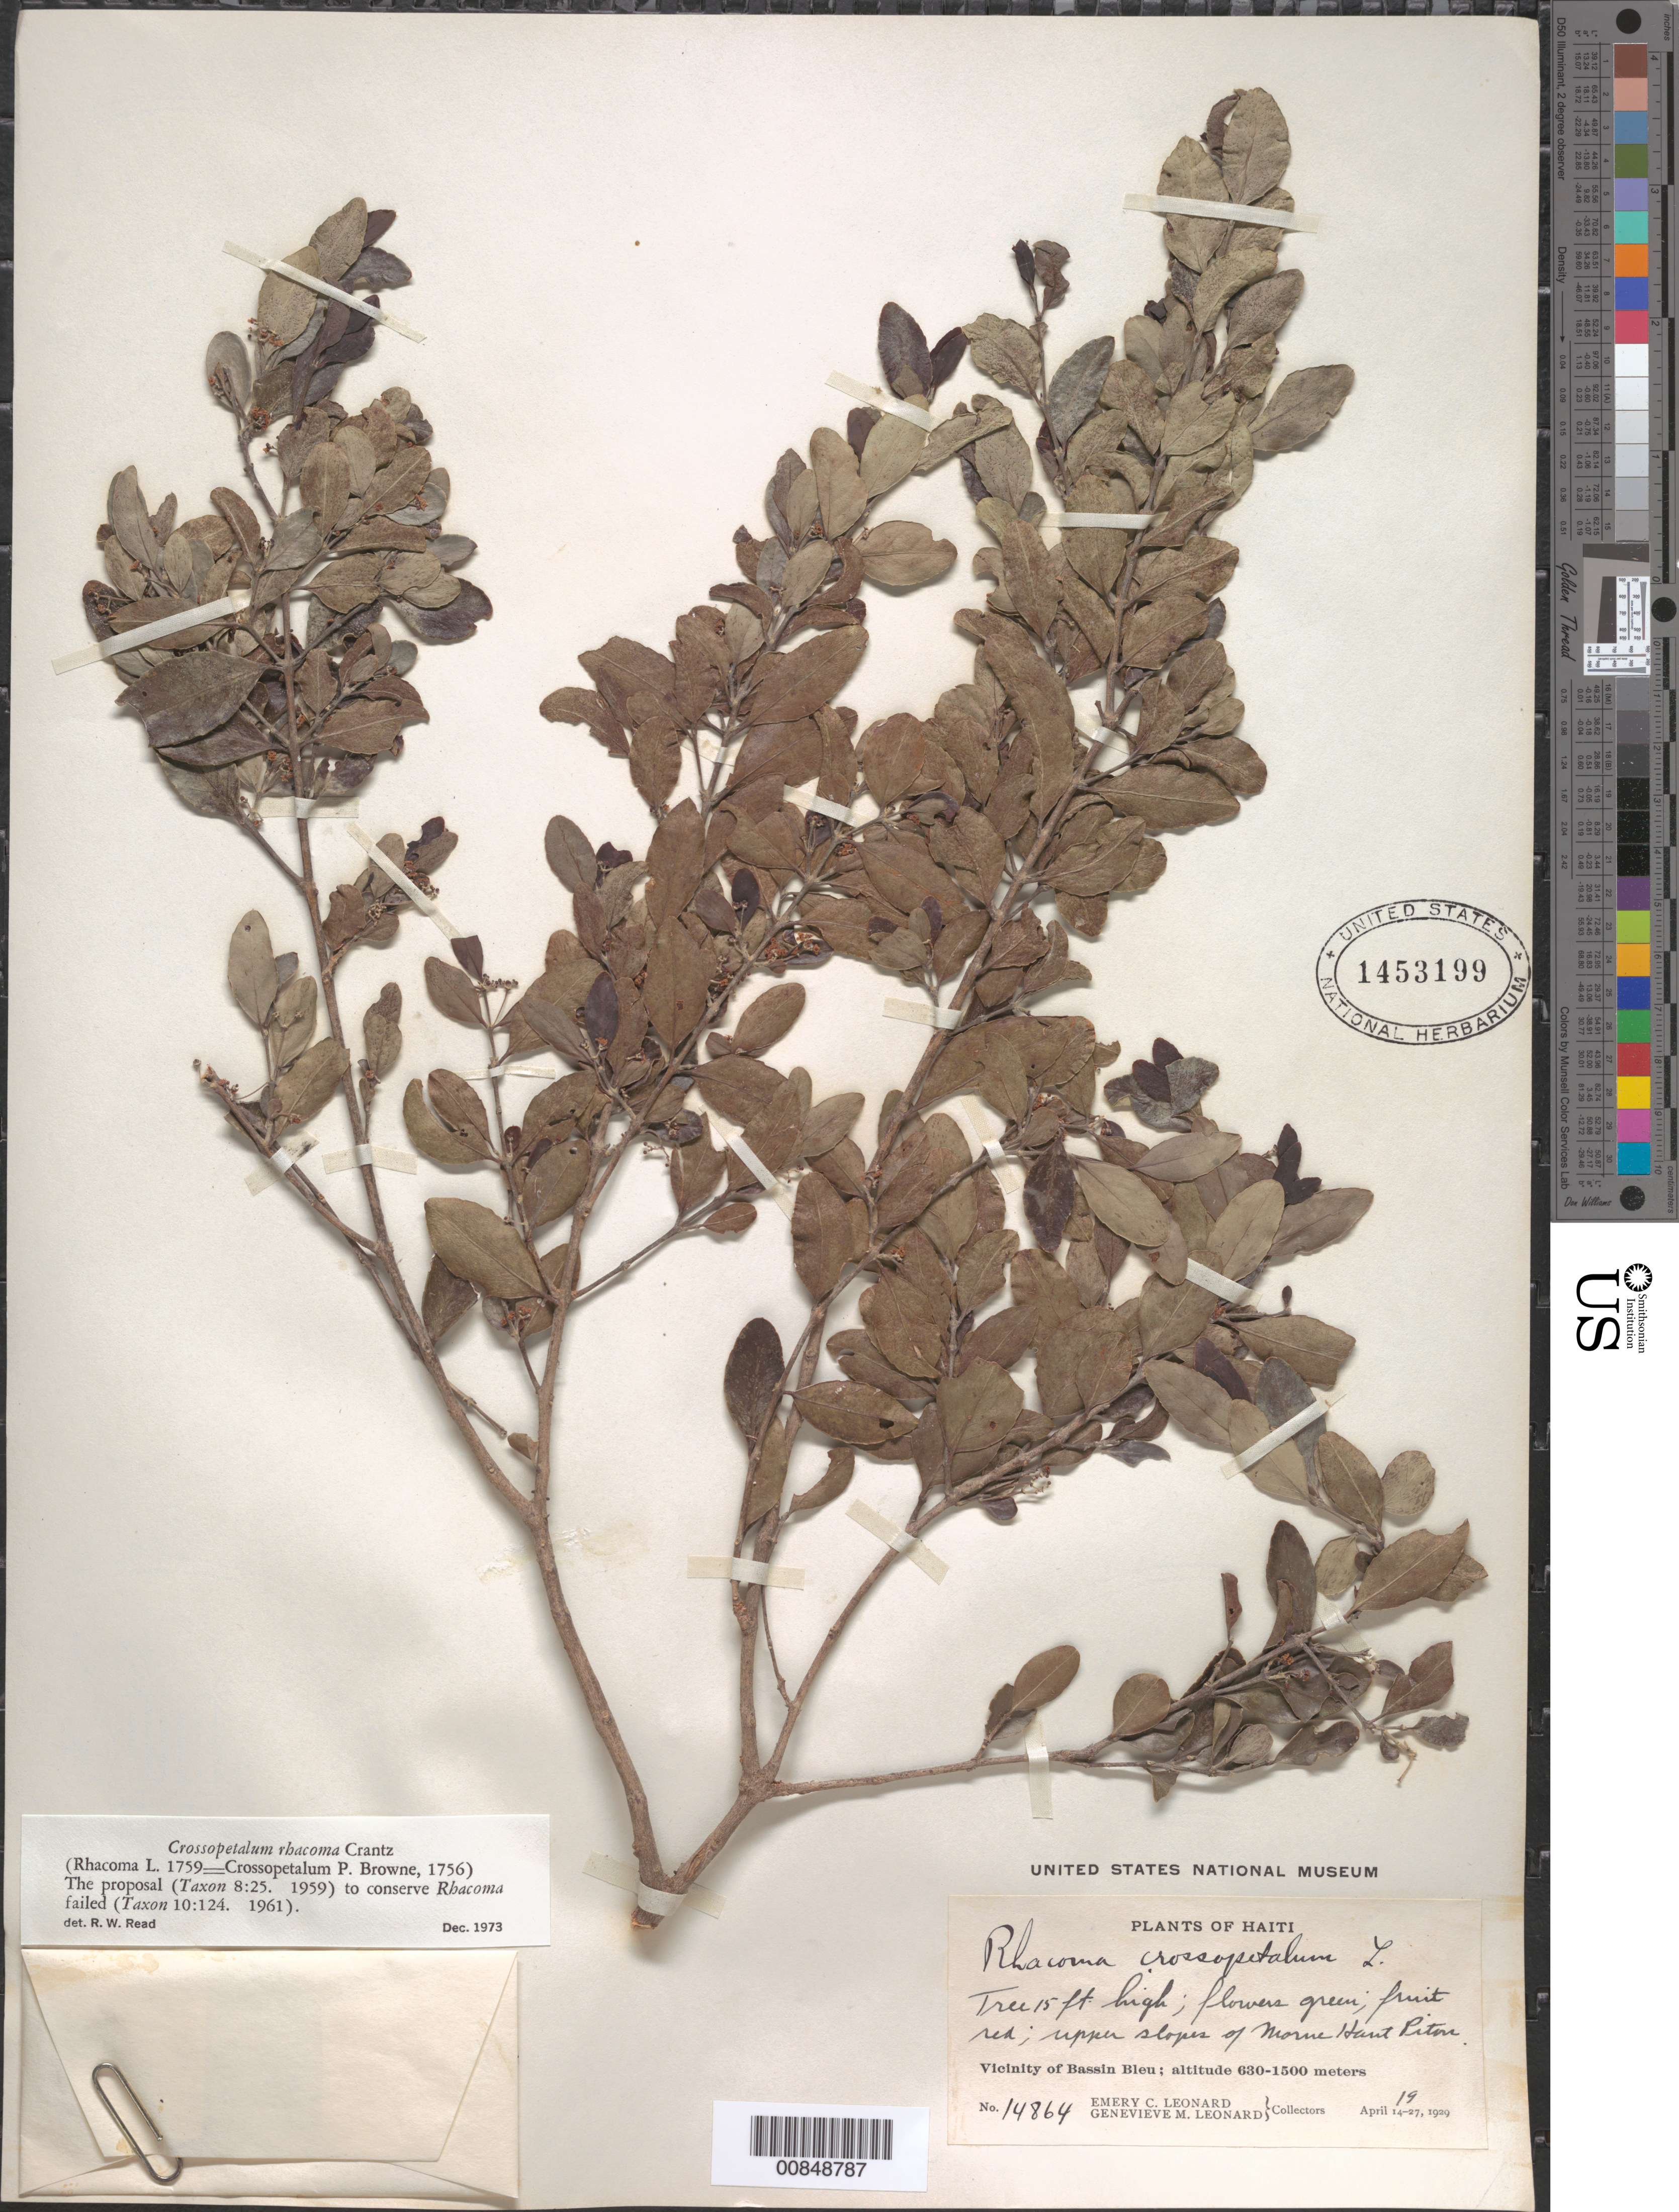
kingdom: Plantae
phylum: Tracheophyta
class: Magnoliopsida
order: Celastrales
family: Celastraceae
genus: Crossopetalum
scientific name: Crossopetalum rhacoma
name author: Crantz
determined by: Read, Robert W., (US), NMNH (UNITED STATES)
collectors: E. C. Leonard & G. M. Leonard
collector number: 14864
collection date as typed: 19 Apr 1929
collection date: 1929-04-19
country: Haiti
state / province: Nord-Ouest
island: Hispaniola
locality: Vicinity of Bassin Bleu, upper slopes of Morne Haut Piton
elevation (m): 630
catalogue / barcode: US 1453199